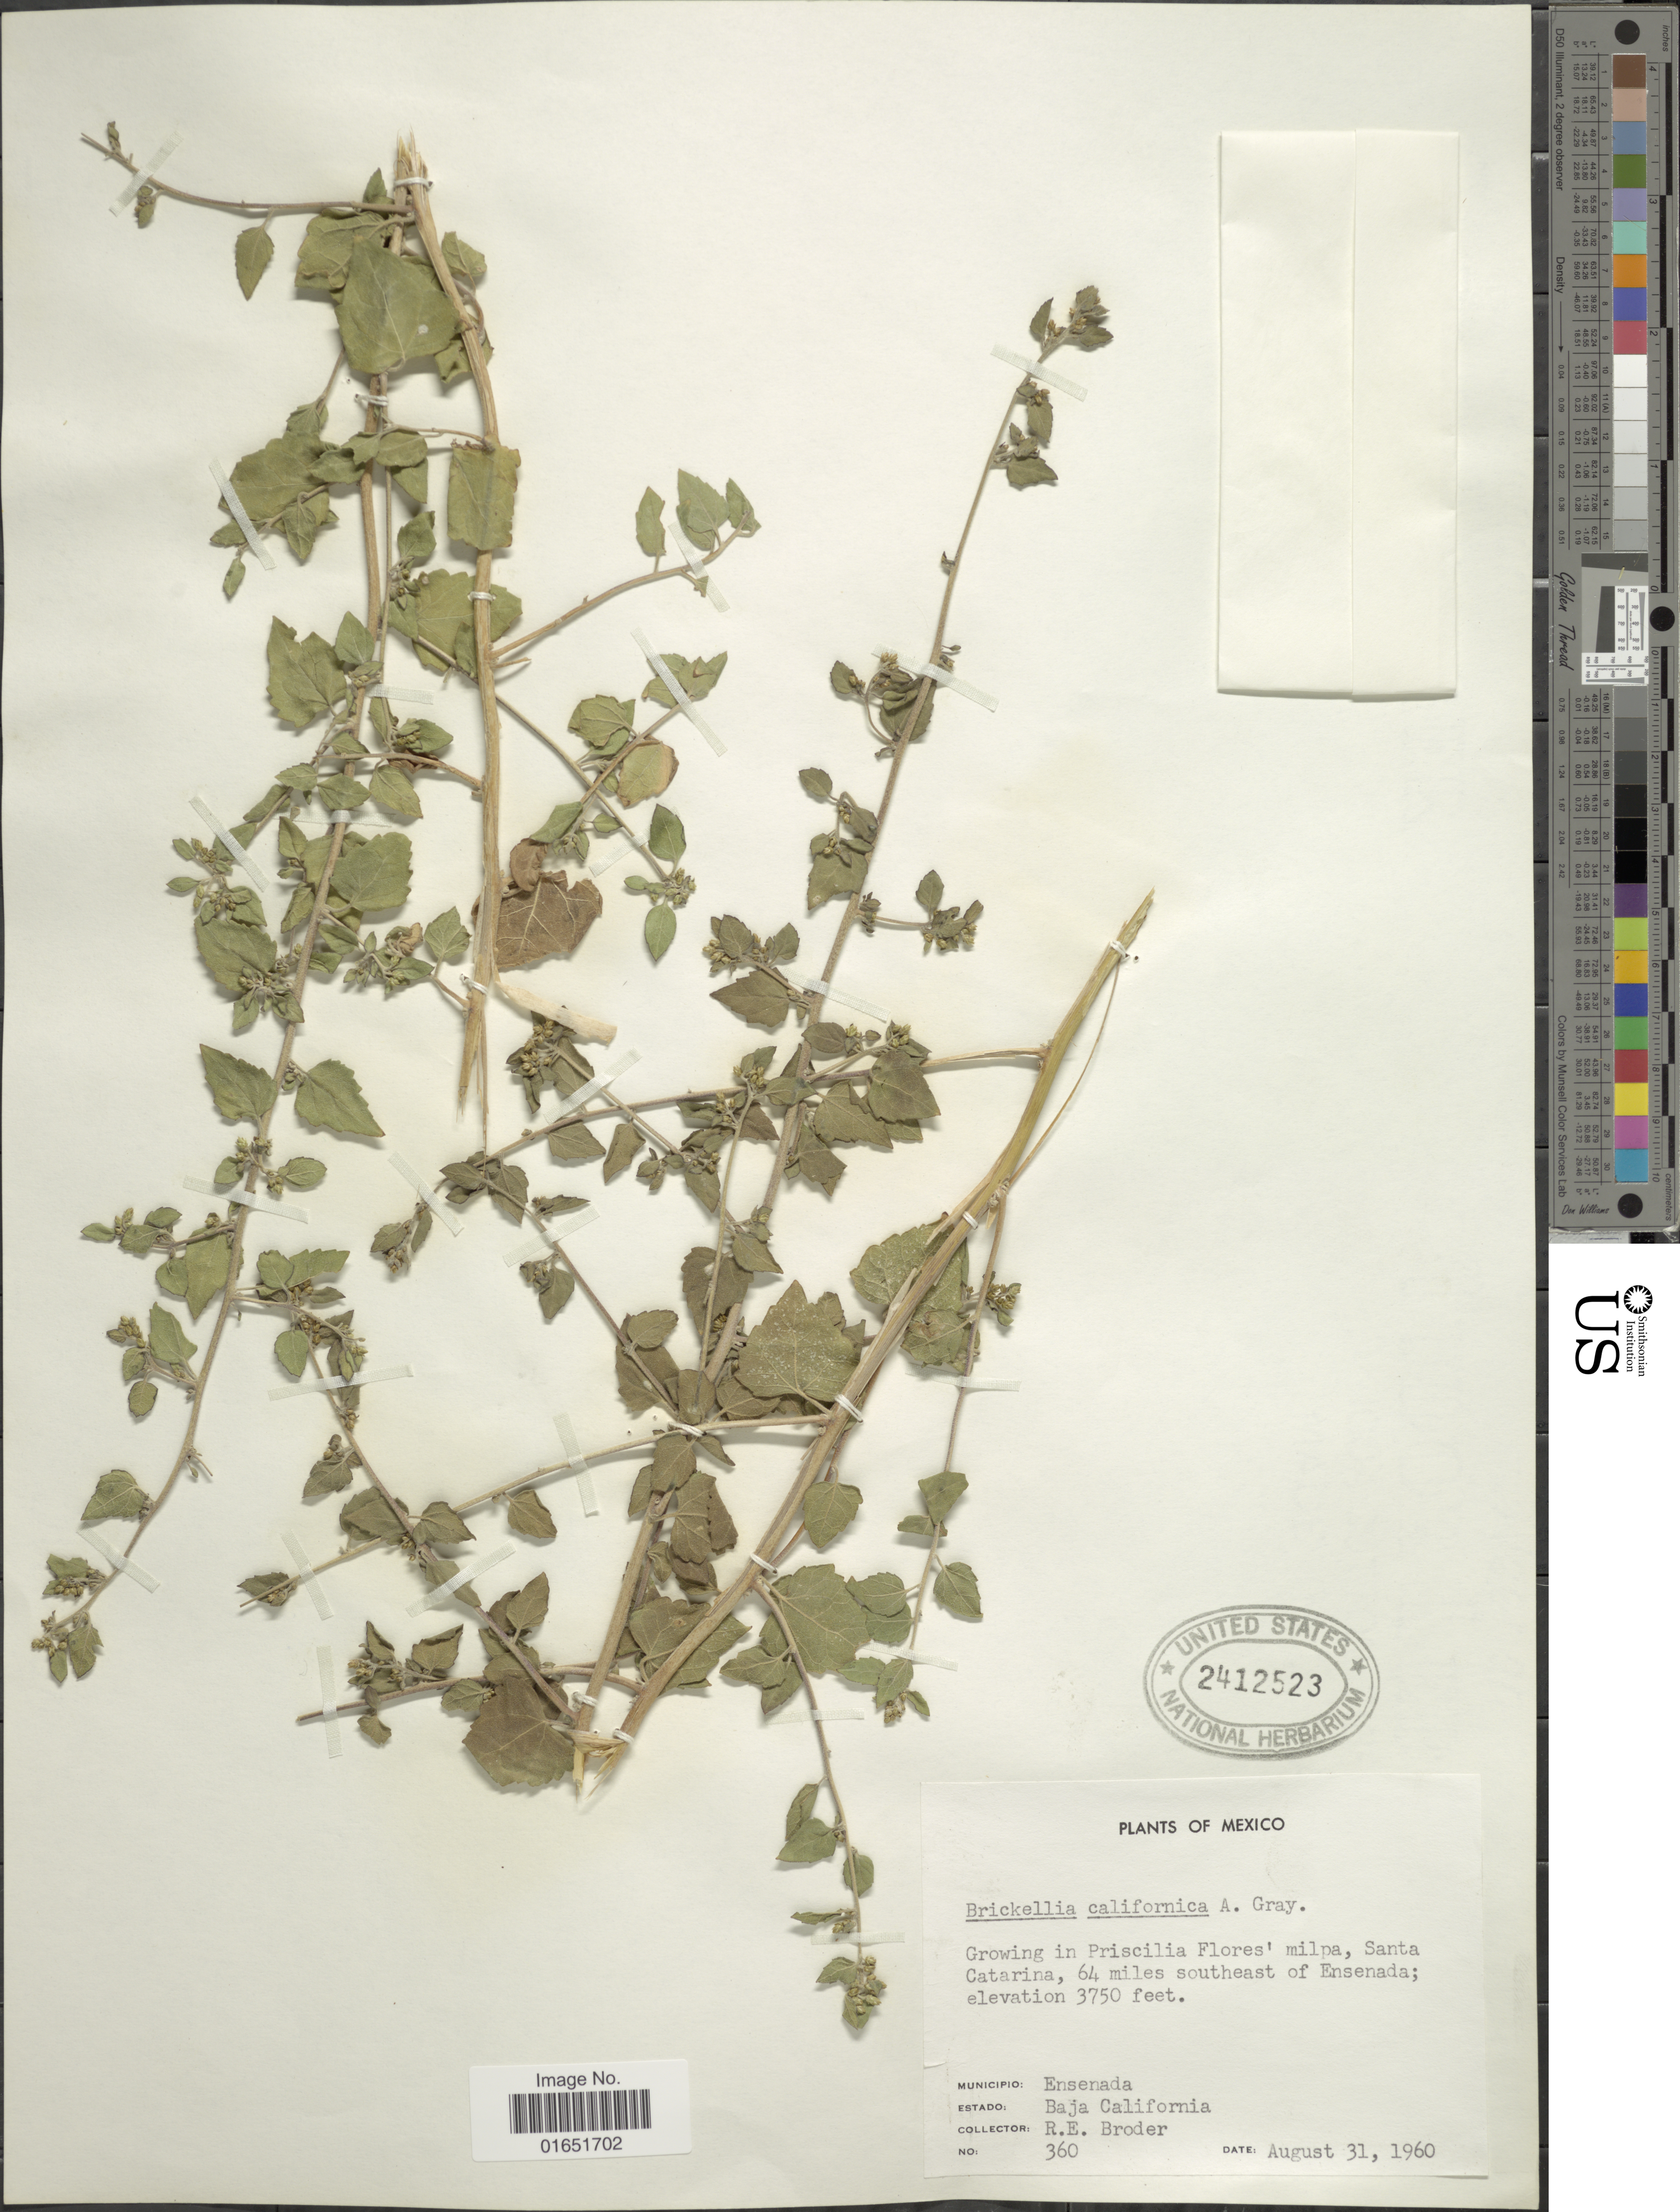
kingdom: Plantae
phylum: Tracheophyta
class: Magnoliopsida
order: Asterales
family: Asteraceae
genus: Brickellia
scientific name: Brickellia californica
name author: (Torr. & A. Gray) A. Gray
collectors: R. Broder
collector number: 360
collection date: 1960-08-31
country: Mexico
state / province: Baja California Norte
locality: Growing in Priscilia Flores'milpa, Santa Catarina, 64 miles southeast of Ensenada, Municipio: Ensenada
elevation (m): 1143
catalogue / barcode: US 2412523